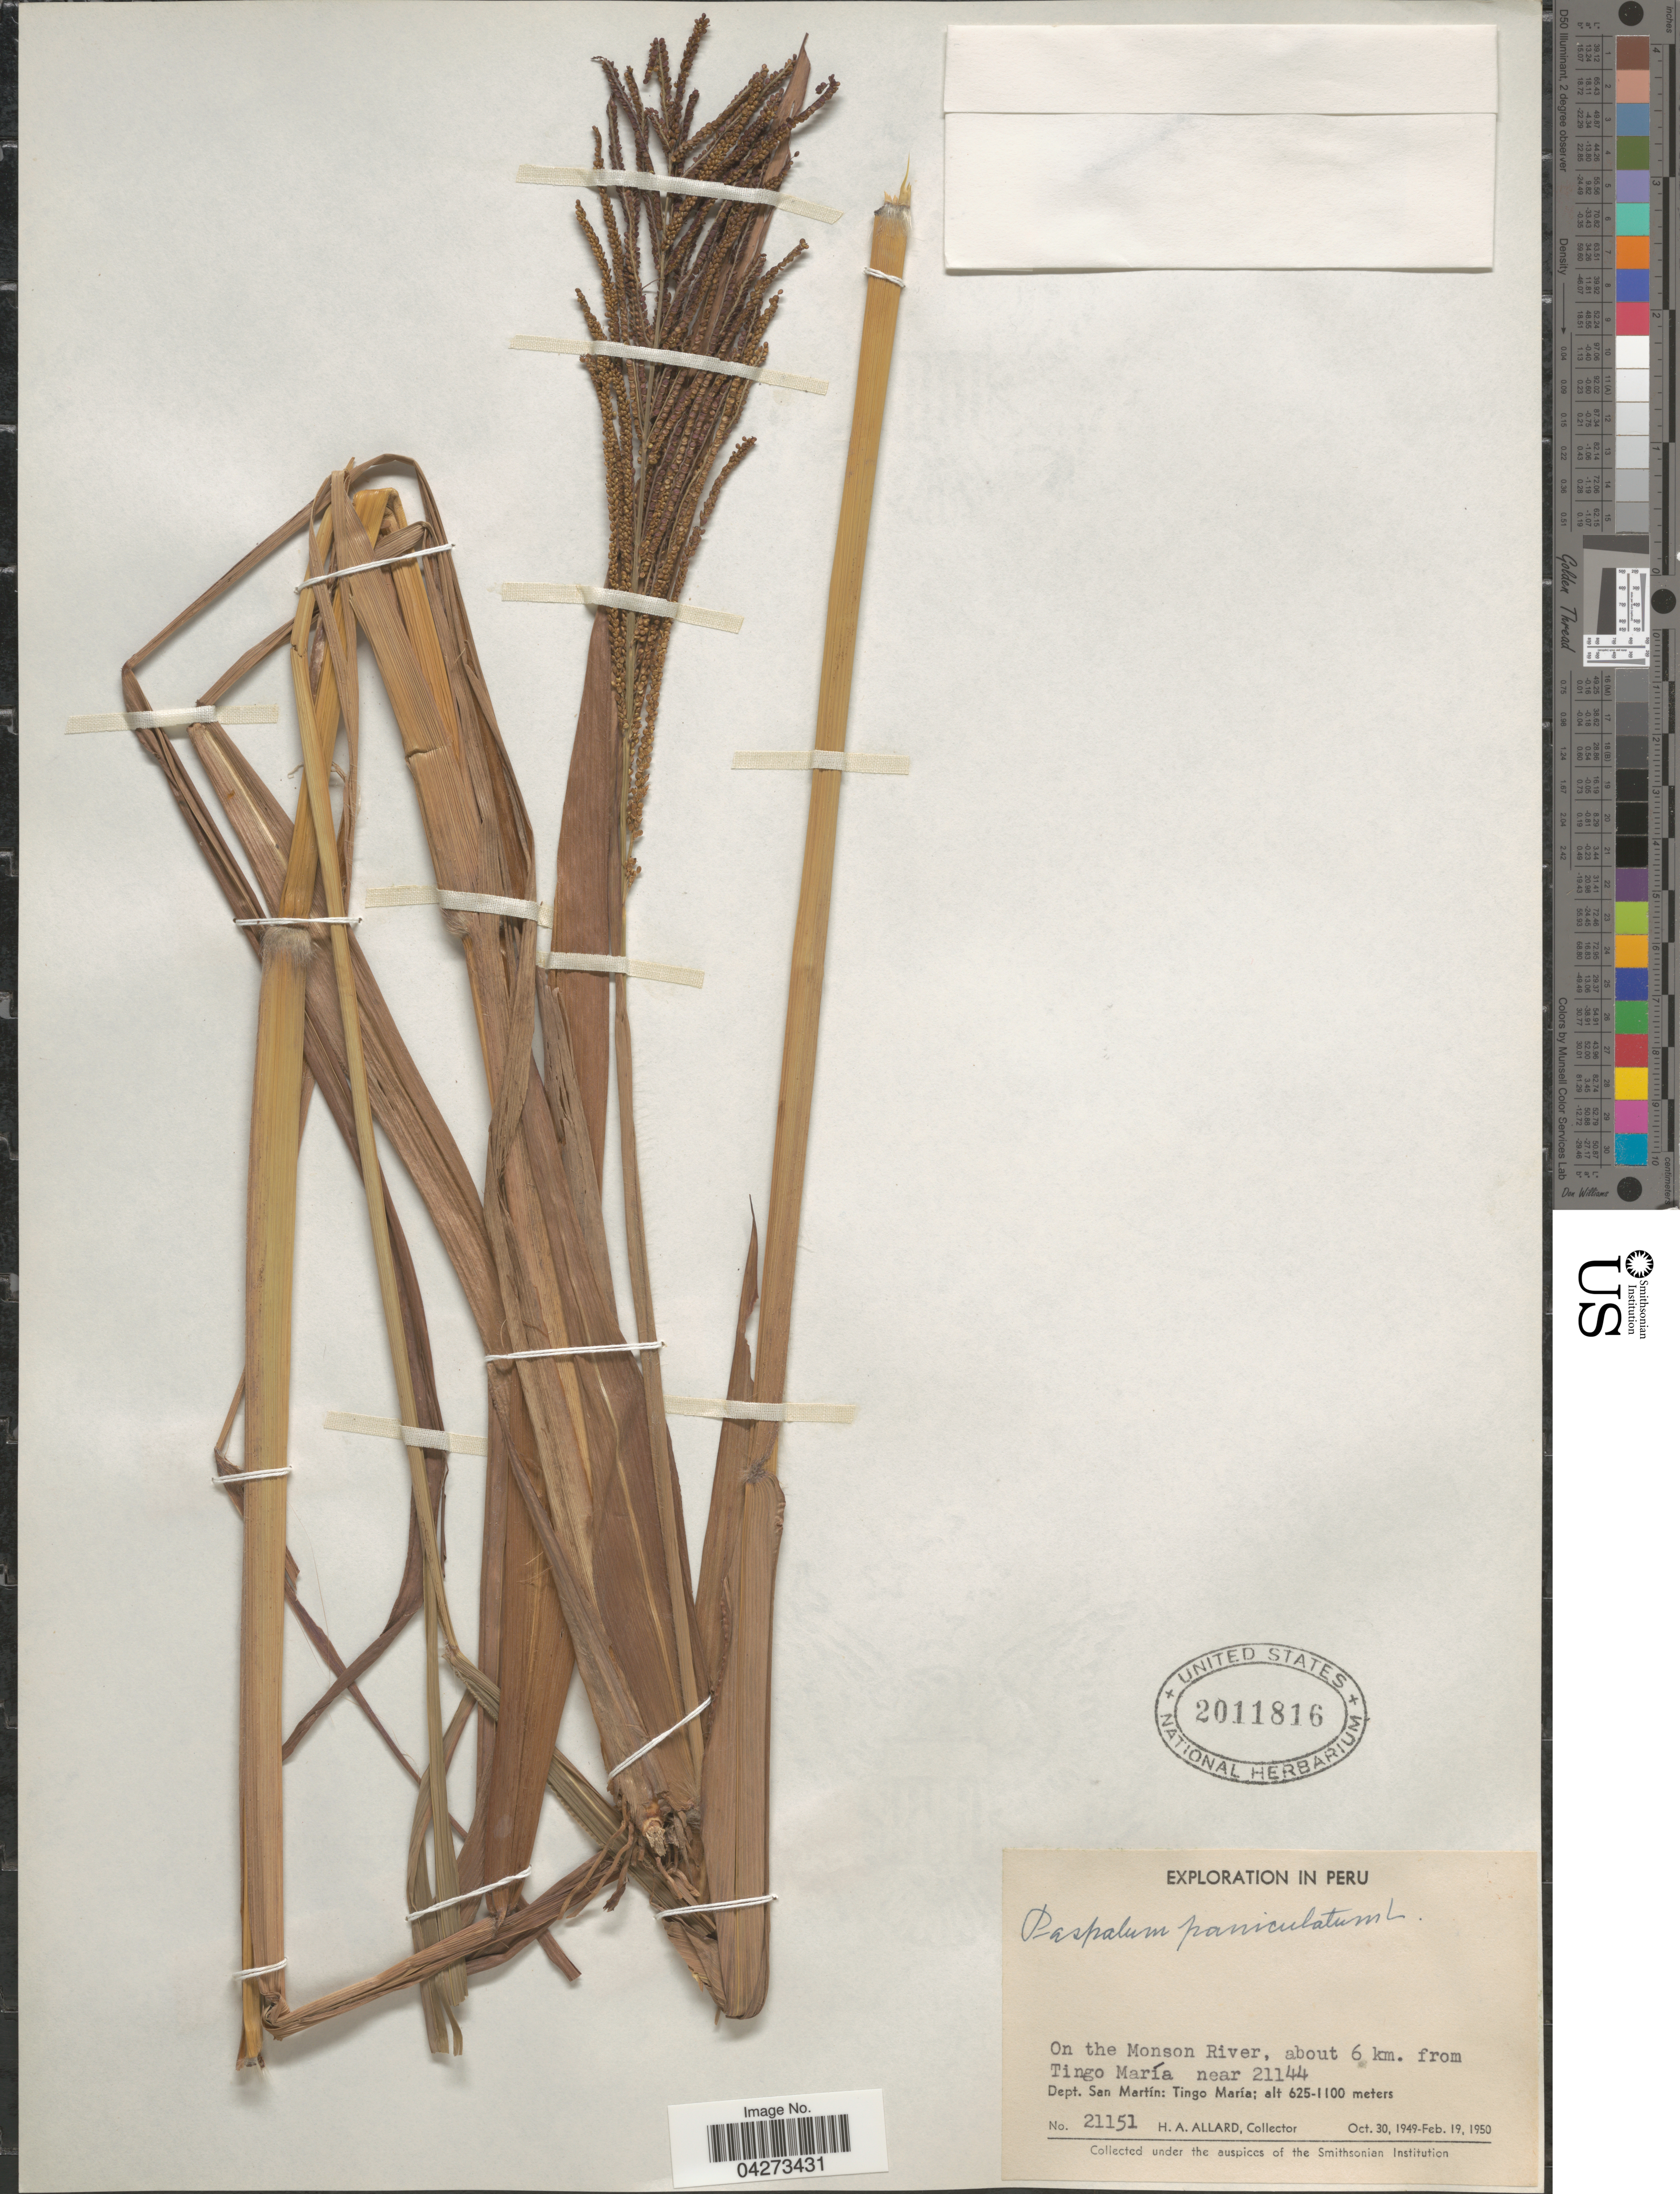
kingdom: Plantae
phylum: Tracheophyta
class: Liliopsida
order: Poales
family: Poaceae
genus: Paspalum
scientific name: Paspalum paniculatum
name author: L.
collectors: H. A. Allard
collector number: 21151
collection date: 1949-10-30/1950-02-19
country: Peru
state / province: San Martín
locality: Exploration in Peru. On the Monson River, about 6 km. from Tingo María near 21144. Dept. San Martin: Tingo María.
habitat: on the river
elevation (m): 625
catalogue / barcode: US 2011816